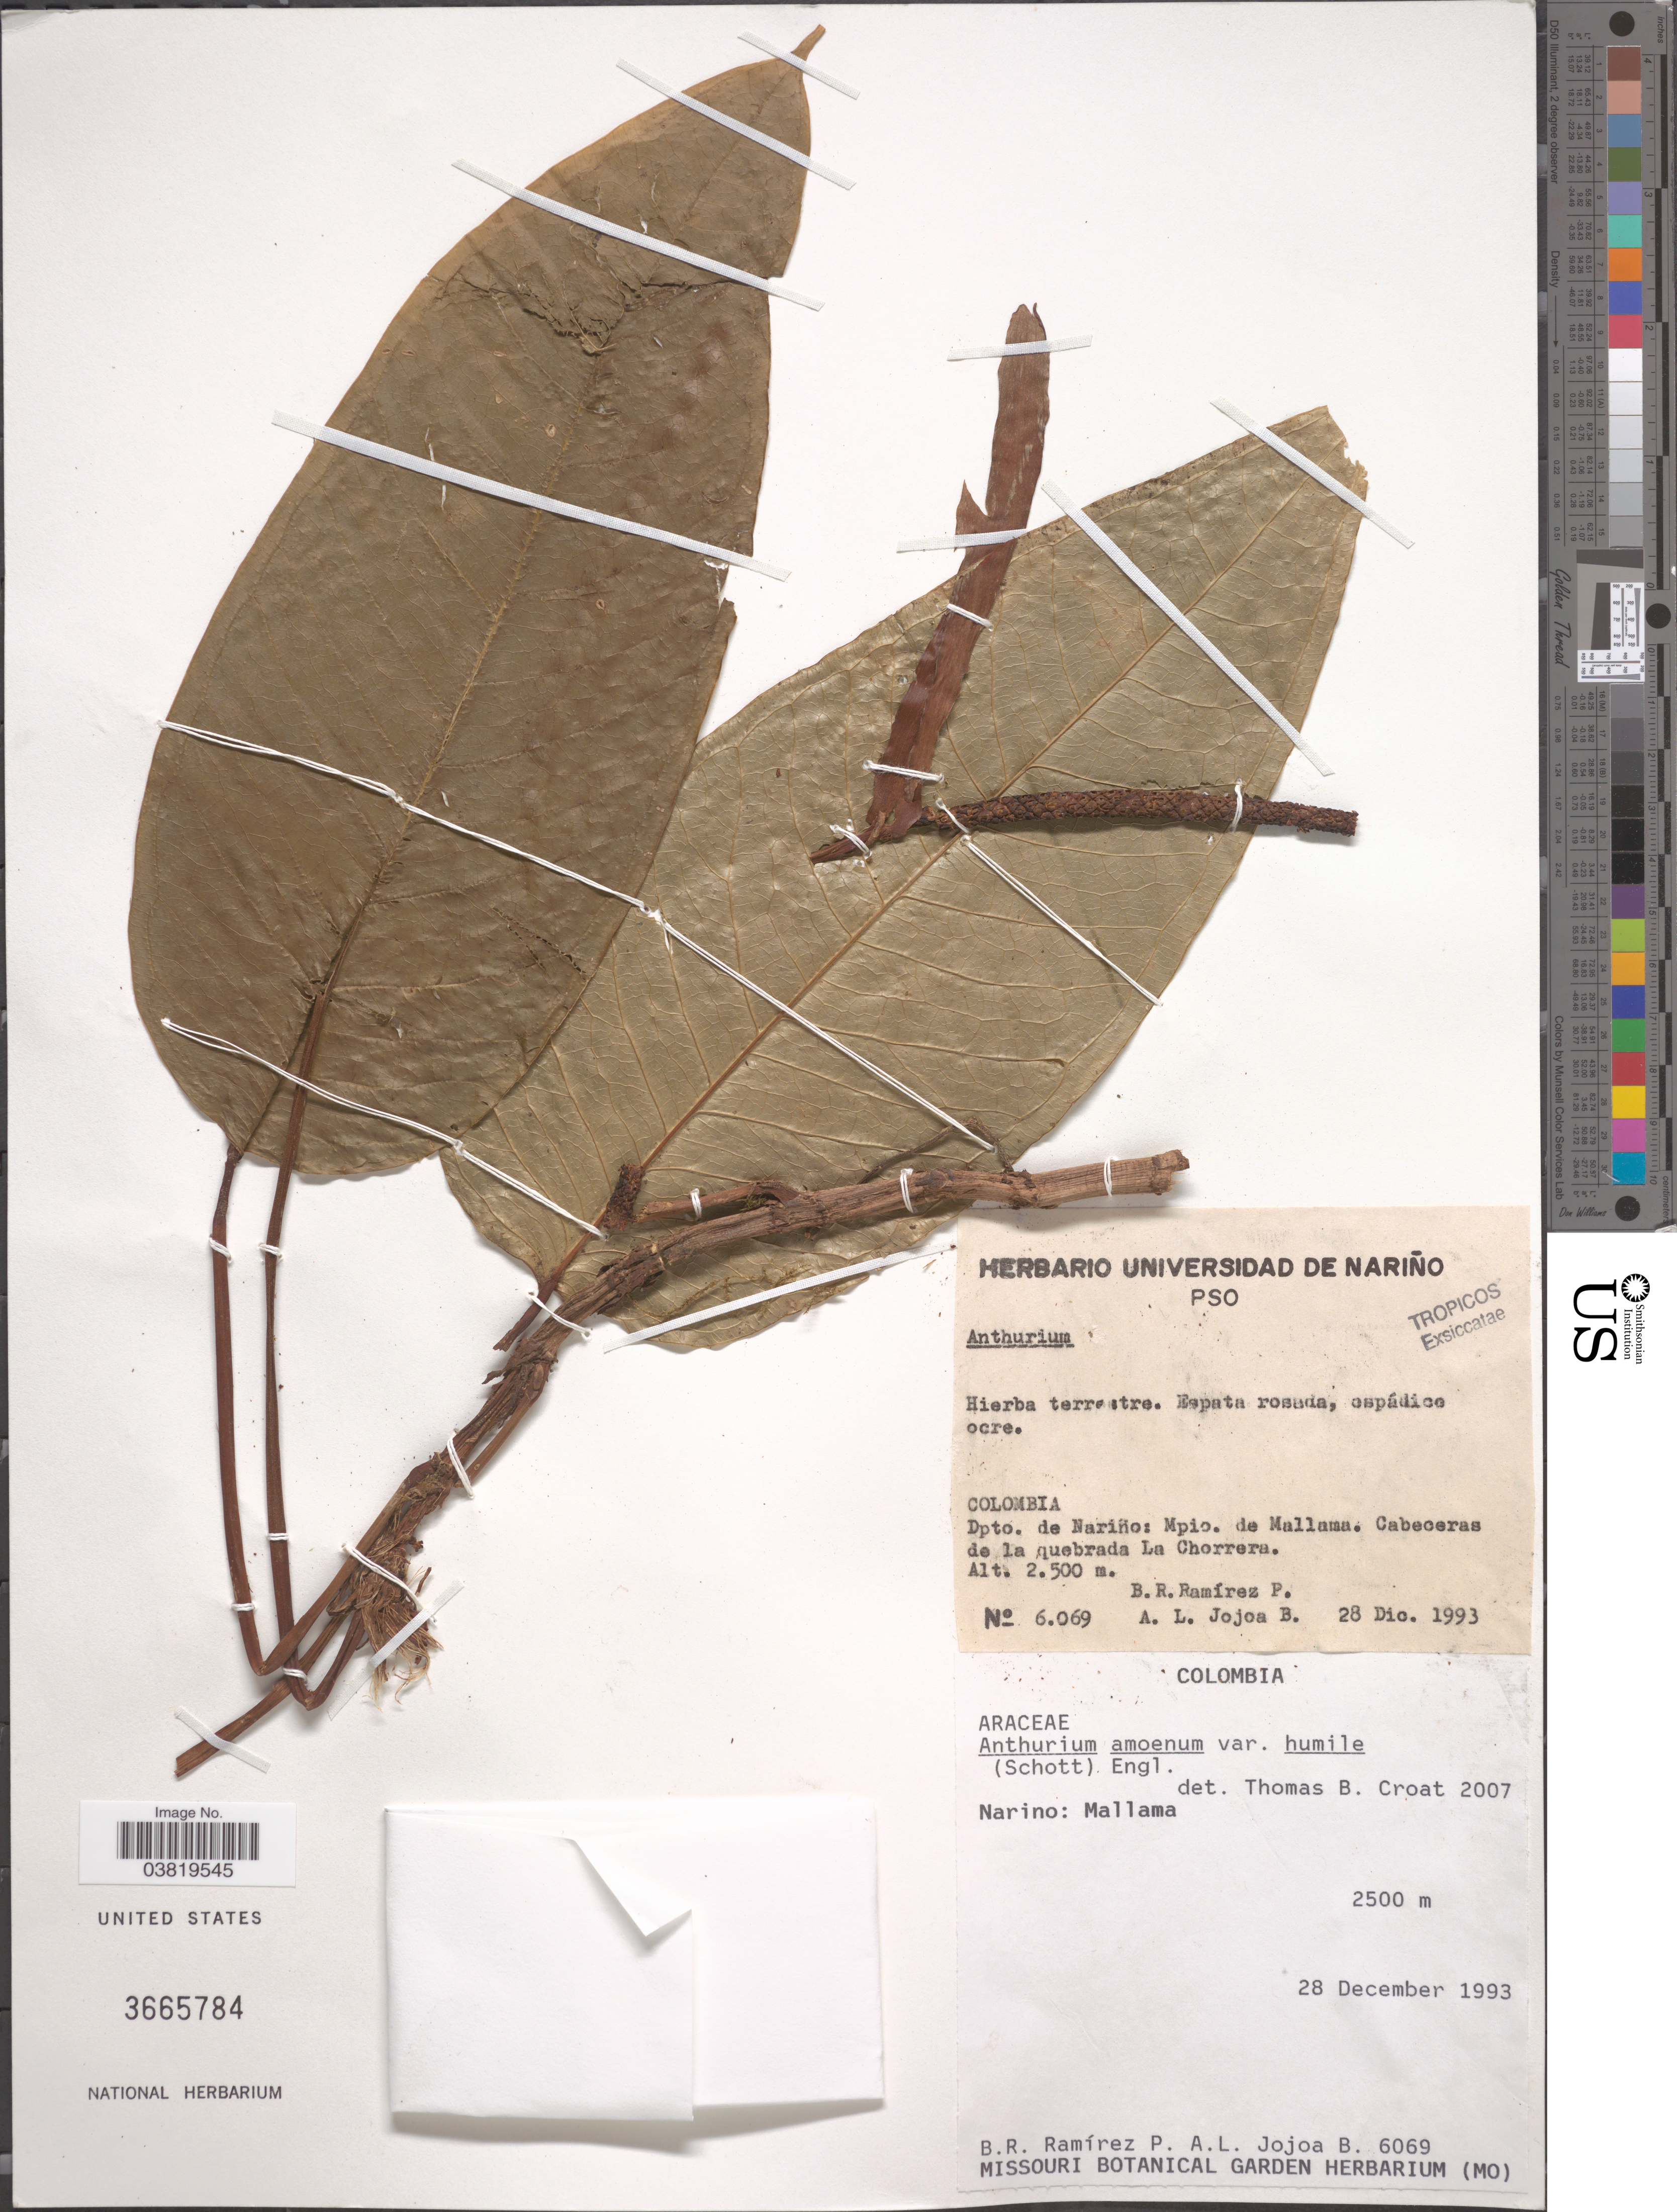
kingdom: Plantae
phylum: Tracheophyta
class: Liliopsida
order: Alismatales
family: Araceae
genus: Anthurium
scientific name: Anthurium amoenum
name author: Kunth & C.D. Bouché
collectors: B. R. Ramirez P. & A. Jojoa B.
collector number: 6069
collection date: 1993-12-28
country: Colombia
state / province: Nariño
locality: Dpto. de Nariño: Mpio. de Mallama. Cabeceras de la quebrada La Chorrera. Mallama.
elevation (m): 2500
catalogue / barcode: US 3665784